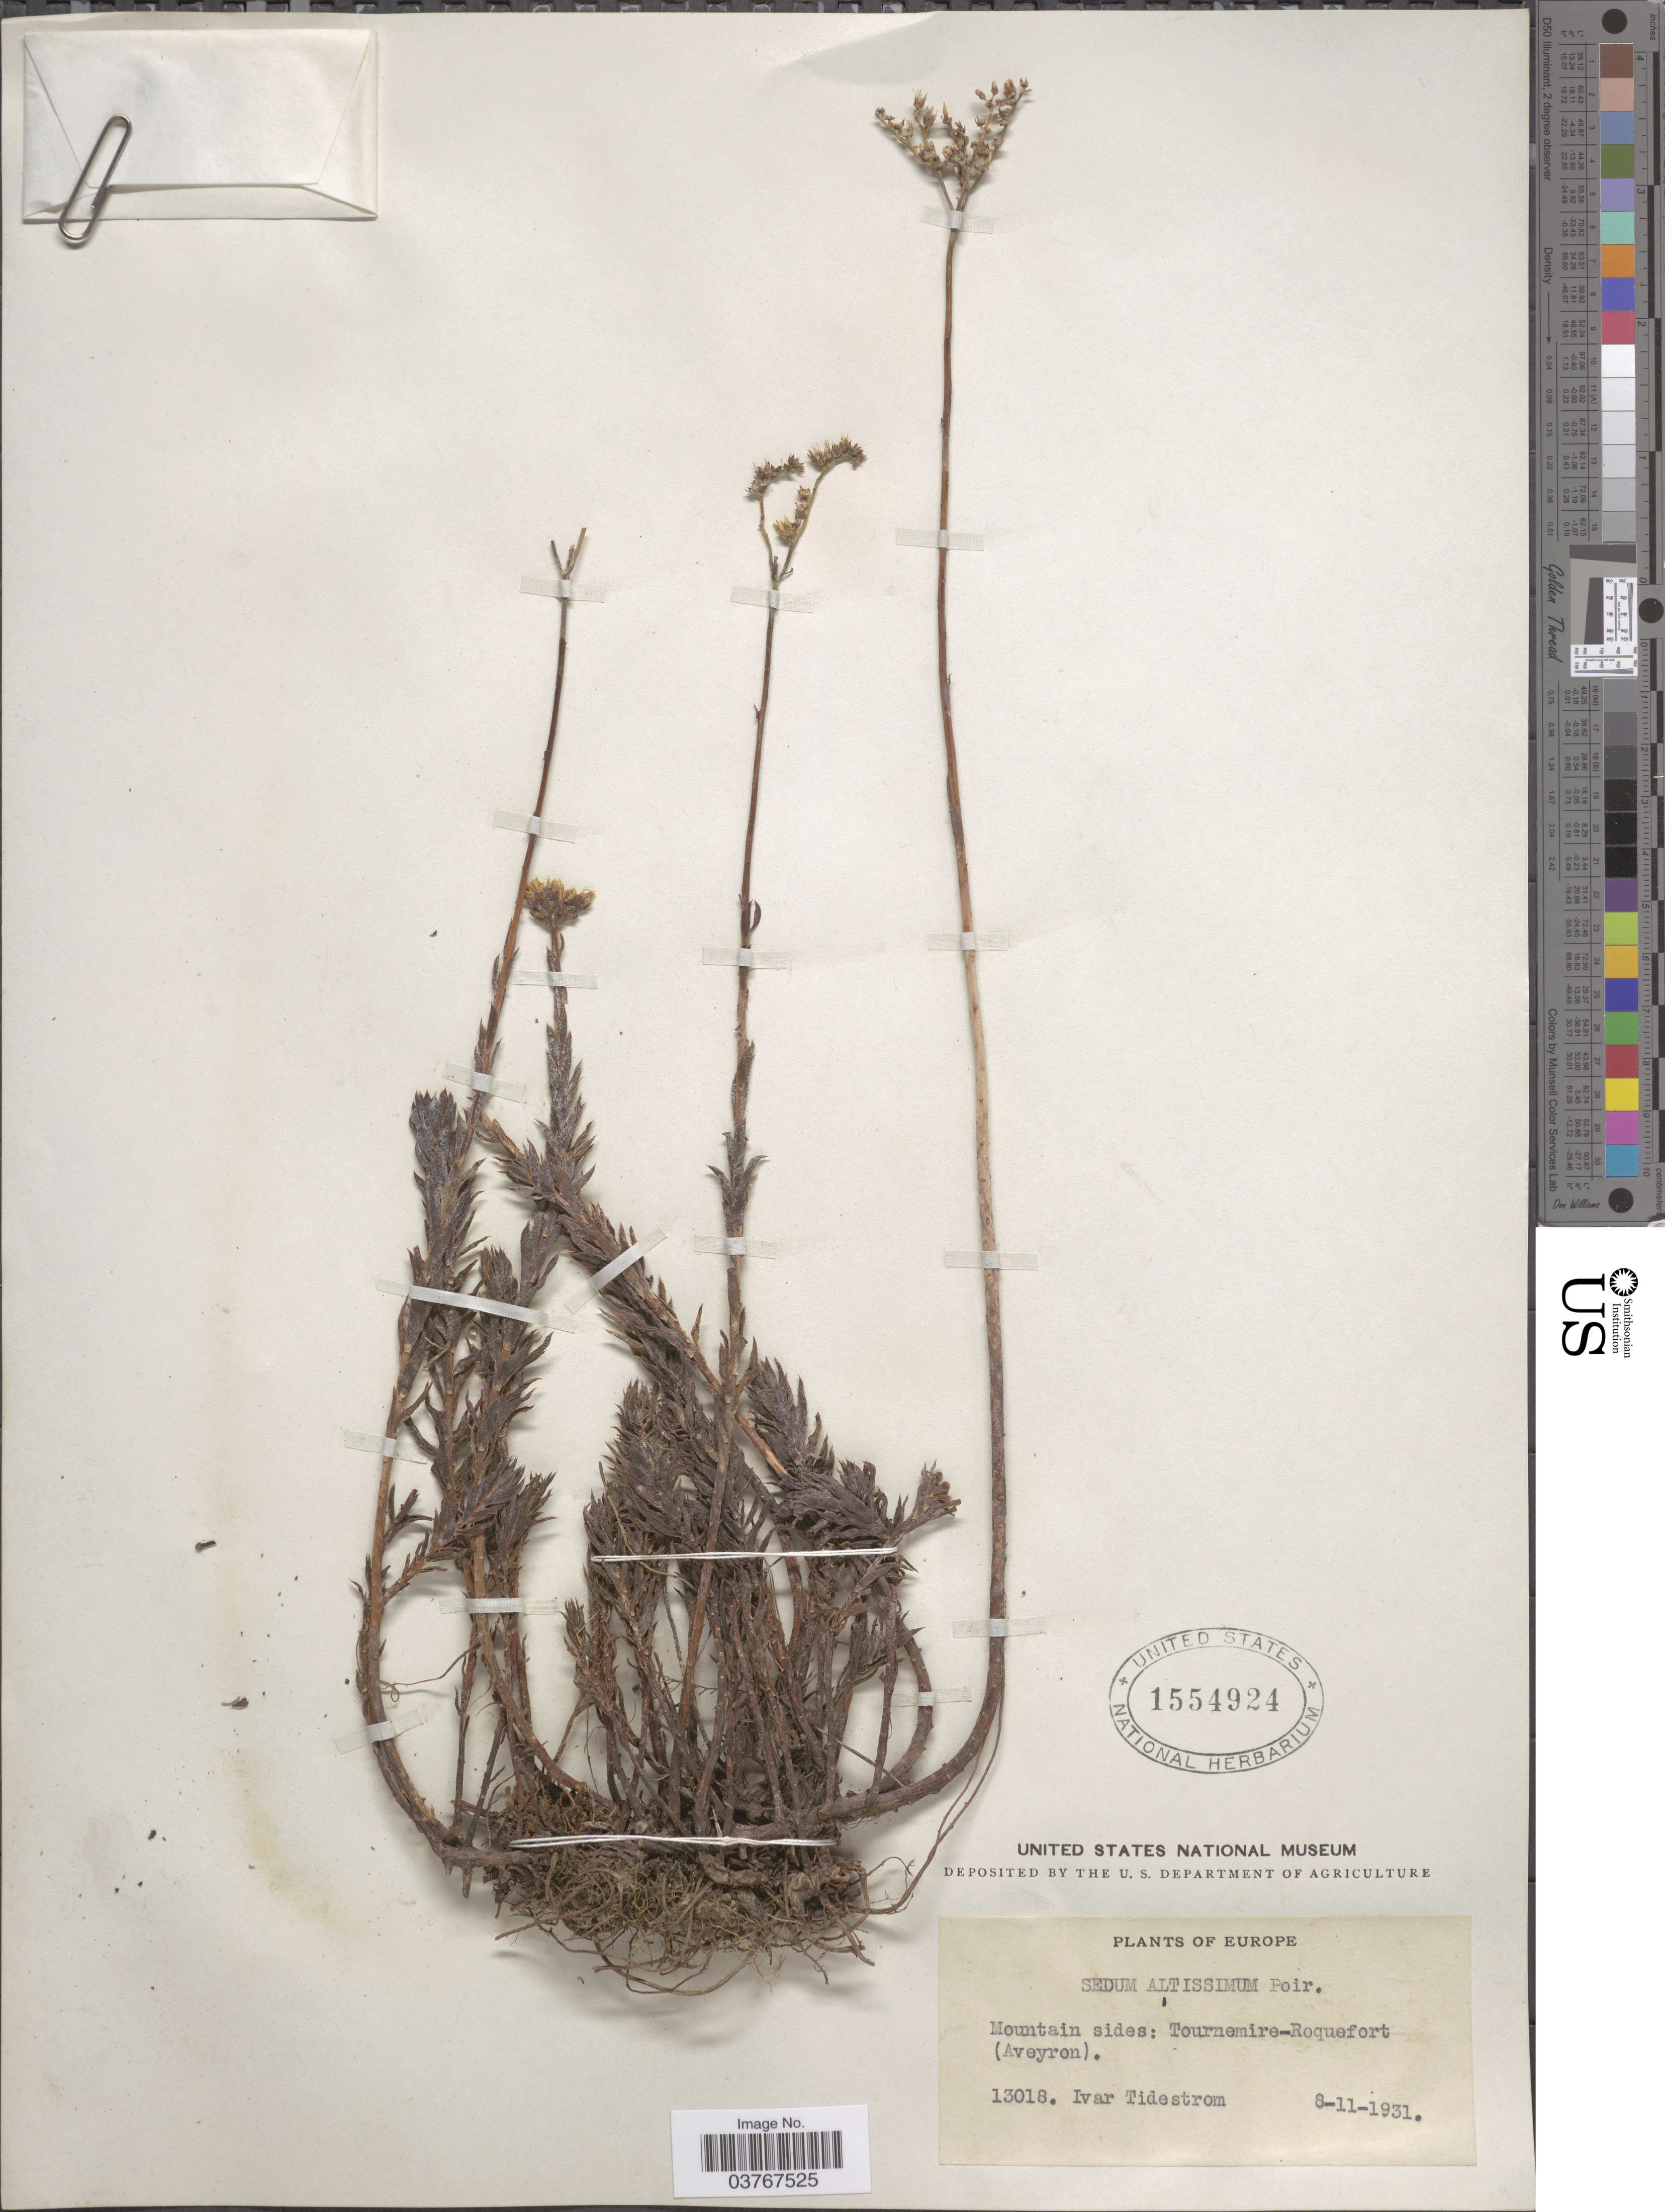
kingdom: Plantae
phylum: Tracheophyta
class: Magnoliopsida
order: Saxifragales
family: Crassulaceae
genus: Petrosedum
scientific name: Petrosedum sediforme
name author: (Jacq.) Grulich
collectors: I. F. Tidestrom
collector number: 13018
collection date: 1931-11-08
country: France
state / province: Occitanie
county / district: Aveyron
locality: Europe. Mountain sides: Tournemire-Roquefort (Aveyron).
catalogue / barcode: US 1554924